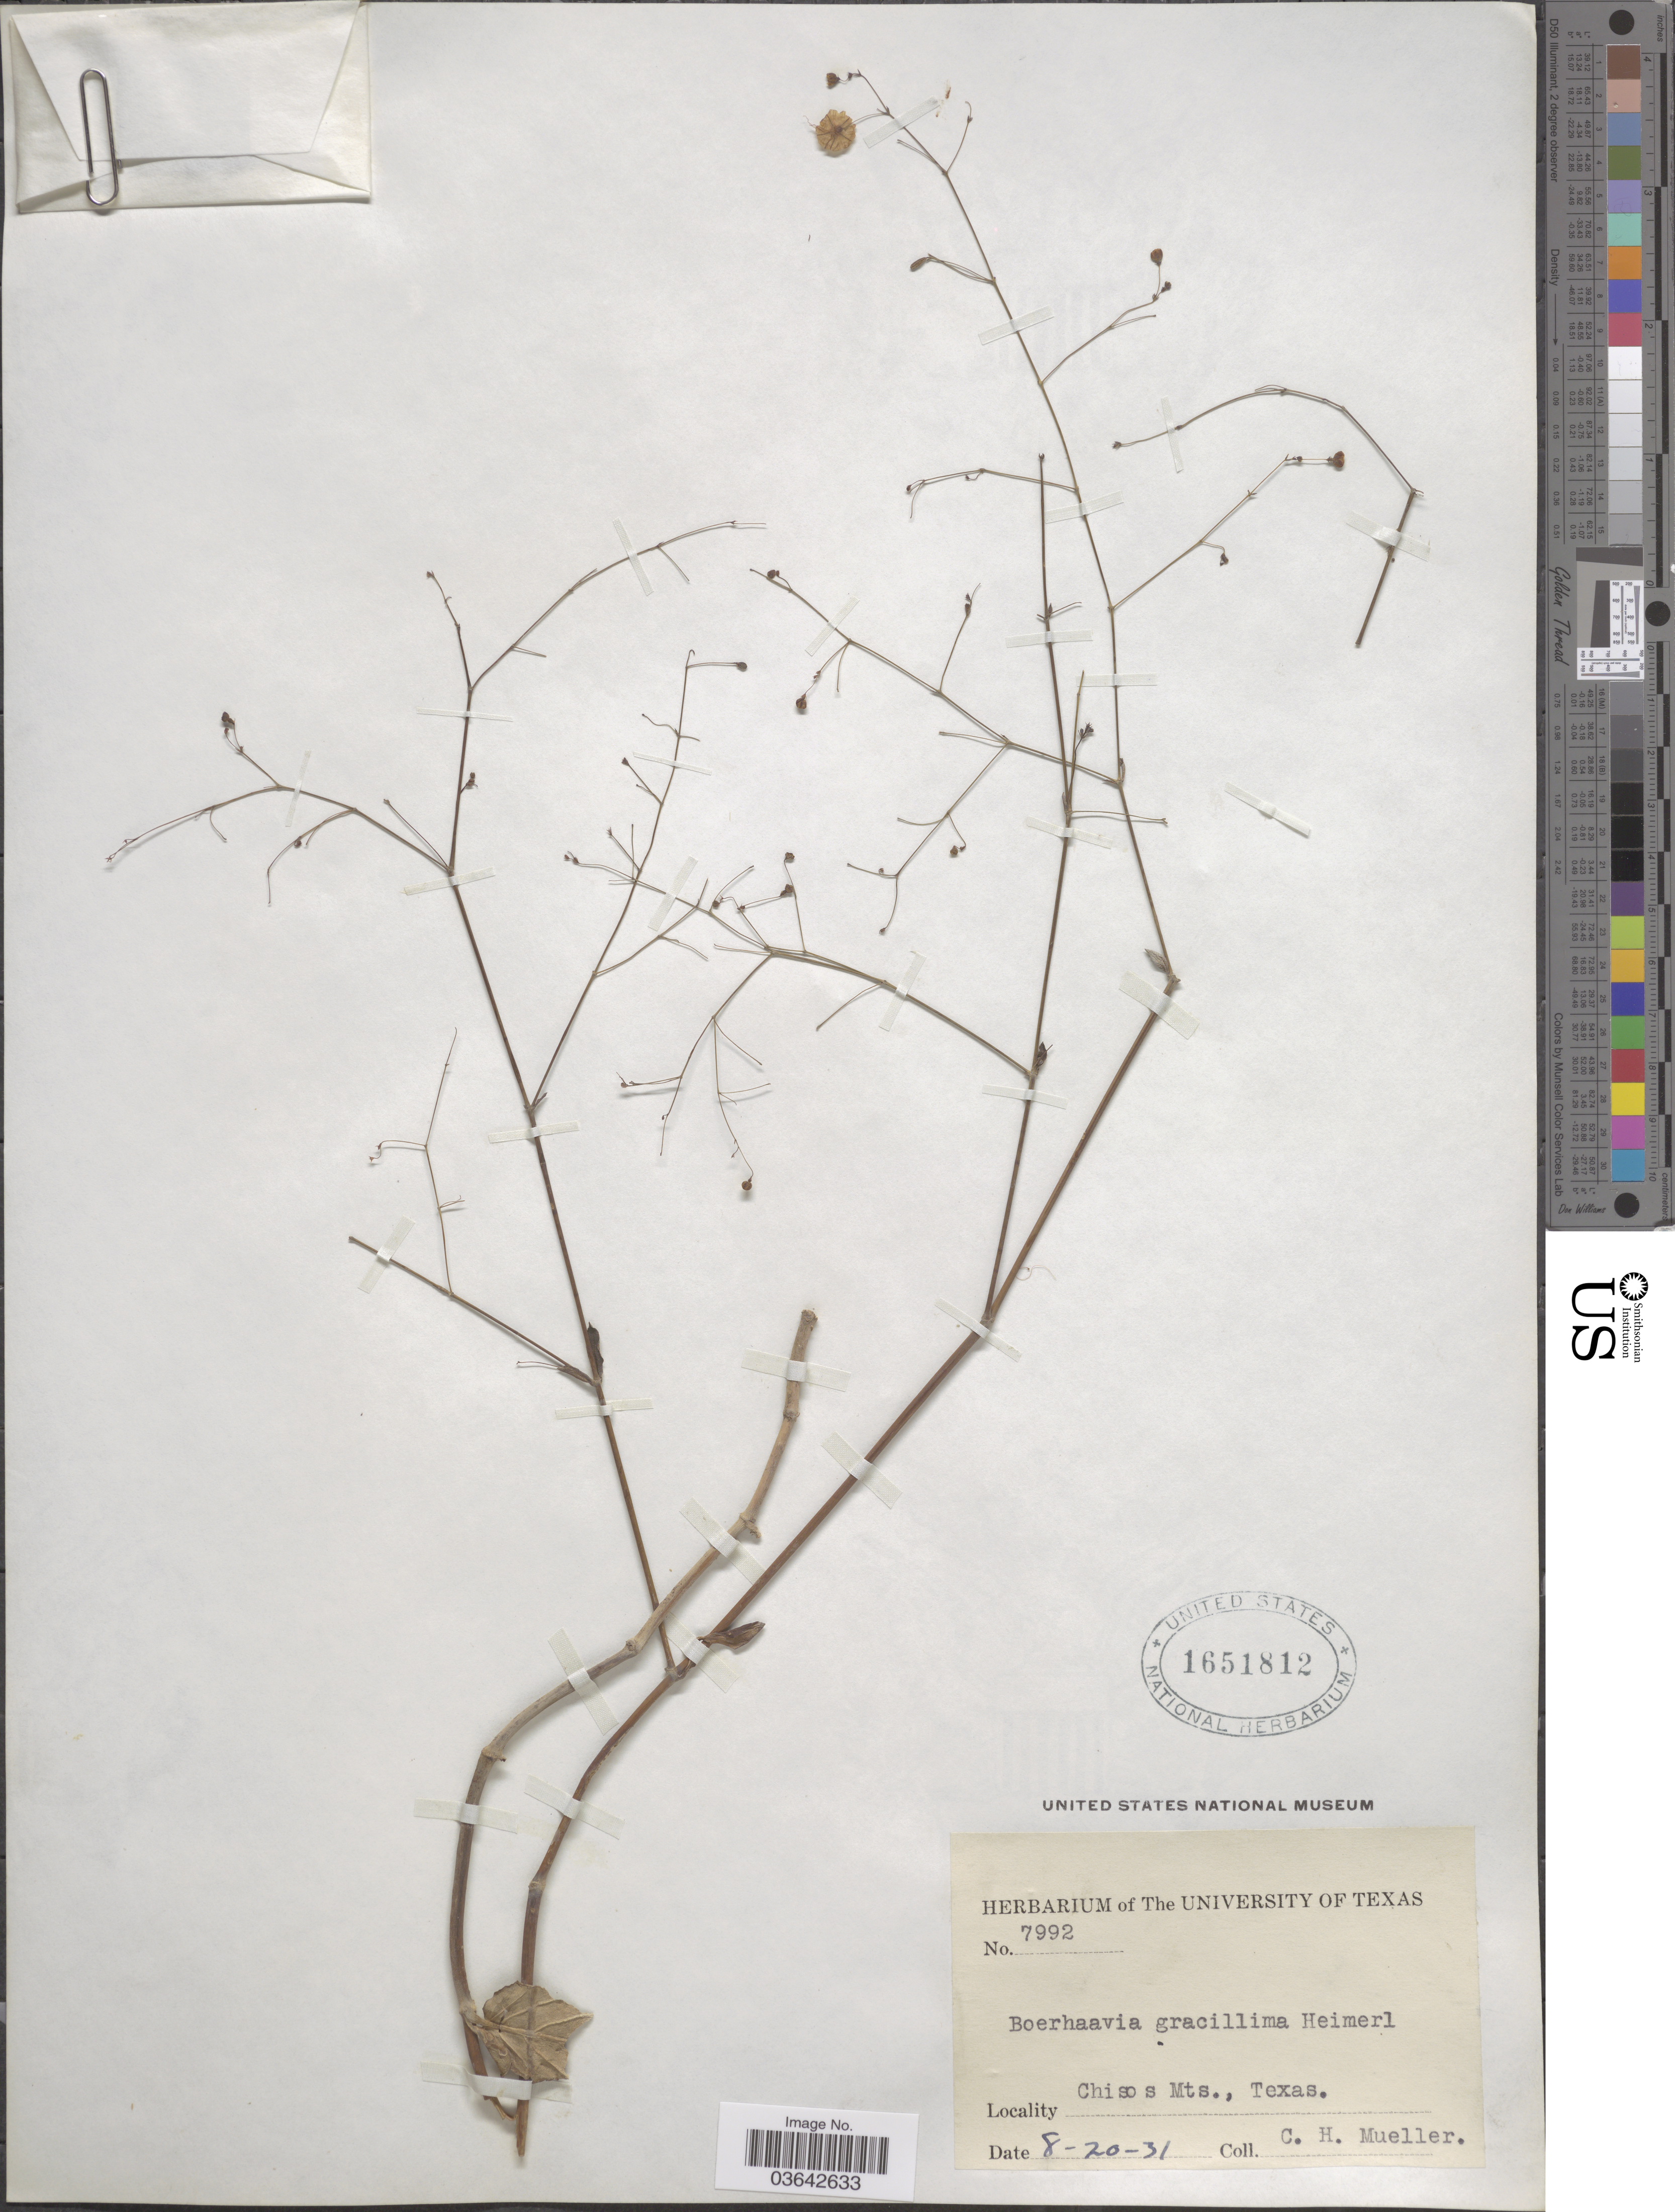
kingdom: Plantae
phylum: Tracheophyta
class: Magnoliopsida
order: Caryophyllales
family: Nyctaginaceae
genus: Boerhavia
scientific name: Boerhavia gracillima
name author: Heimerl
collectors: C. H. Mueller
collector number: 7992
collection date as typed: Transcribed d/m/y: 20/8/31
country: United States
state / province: Texas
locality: Chisos Mts.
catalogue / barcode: US 1651812